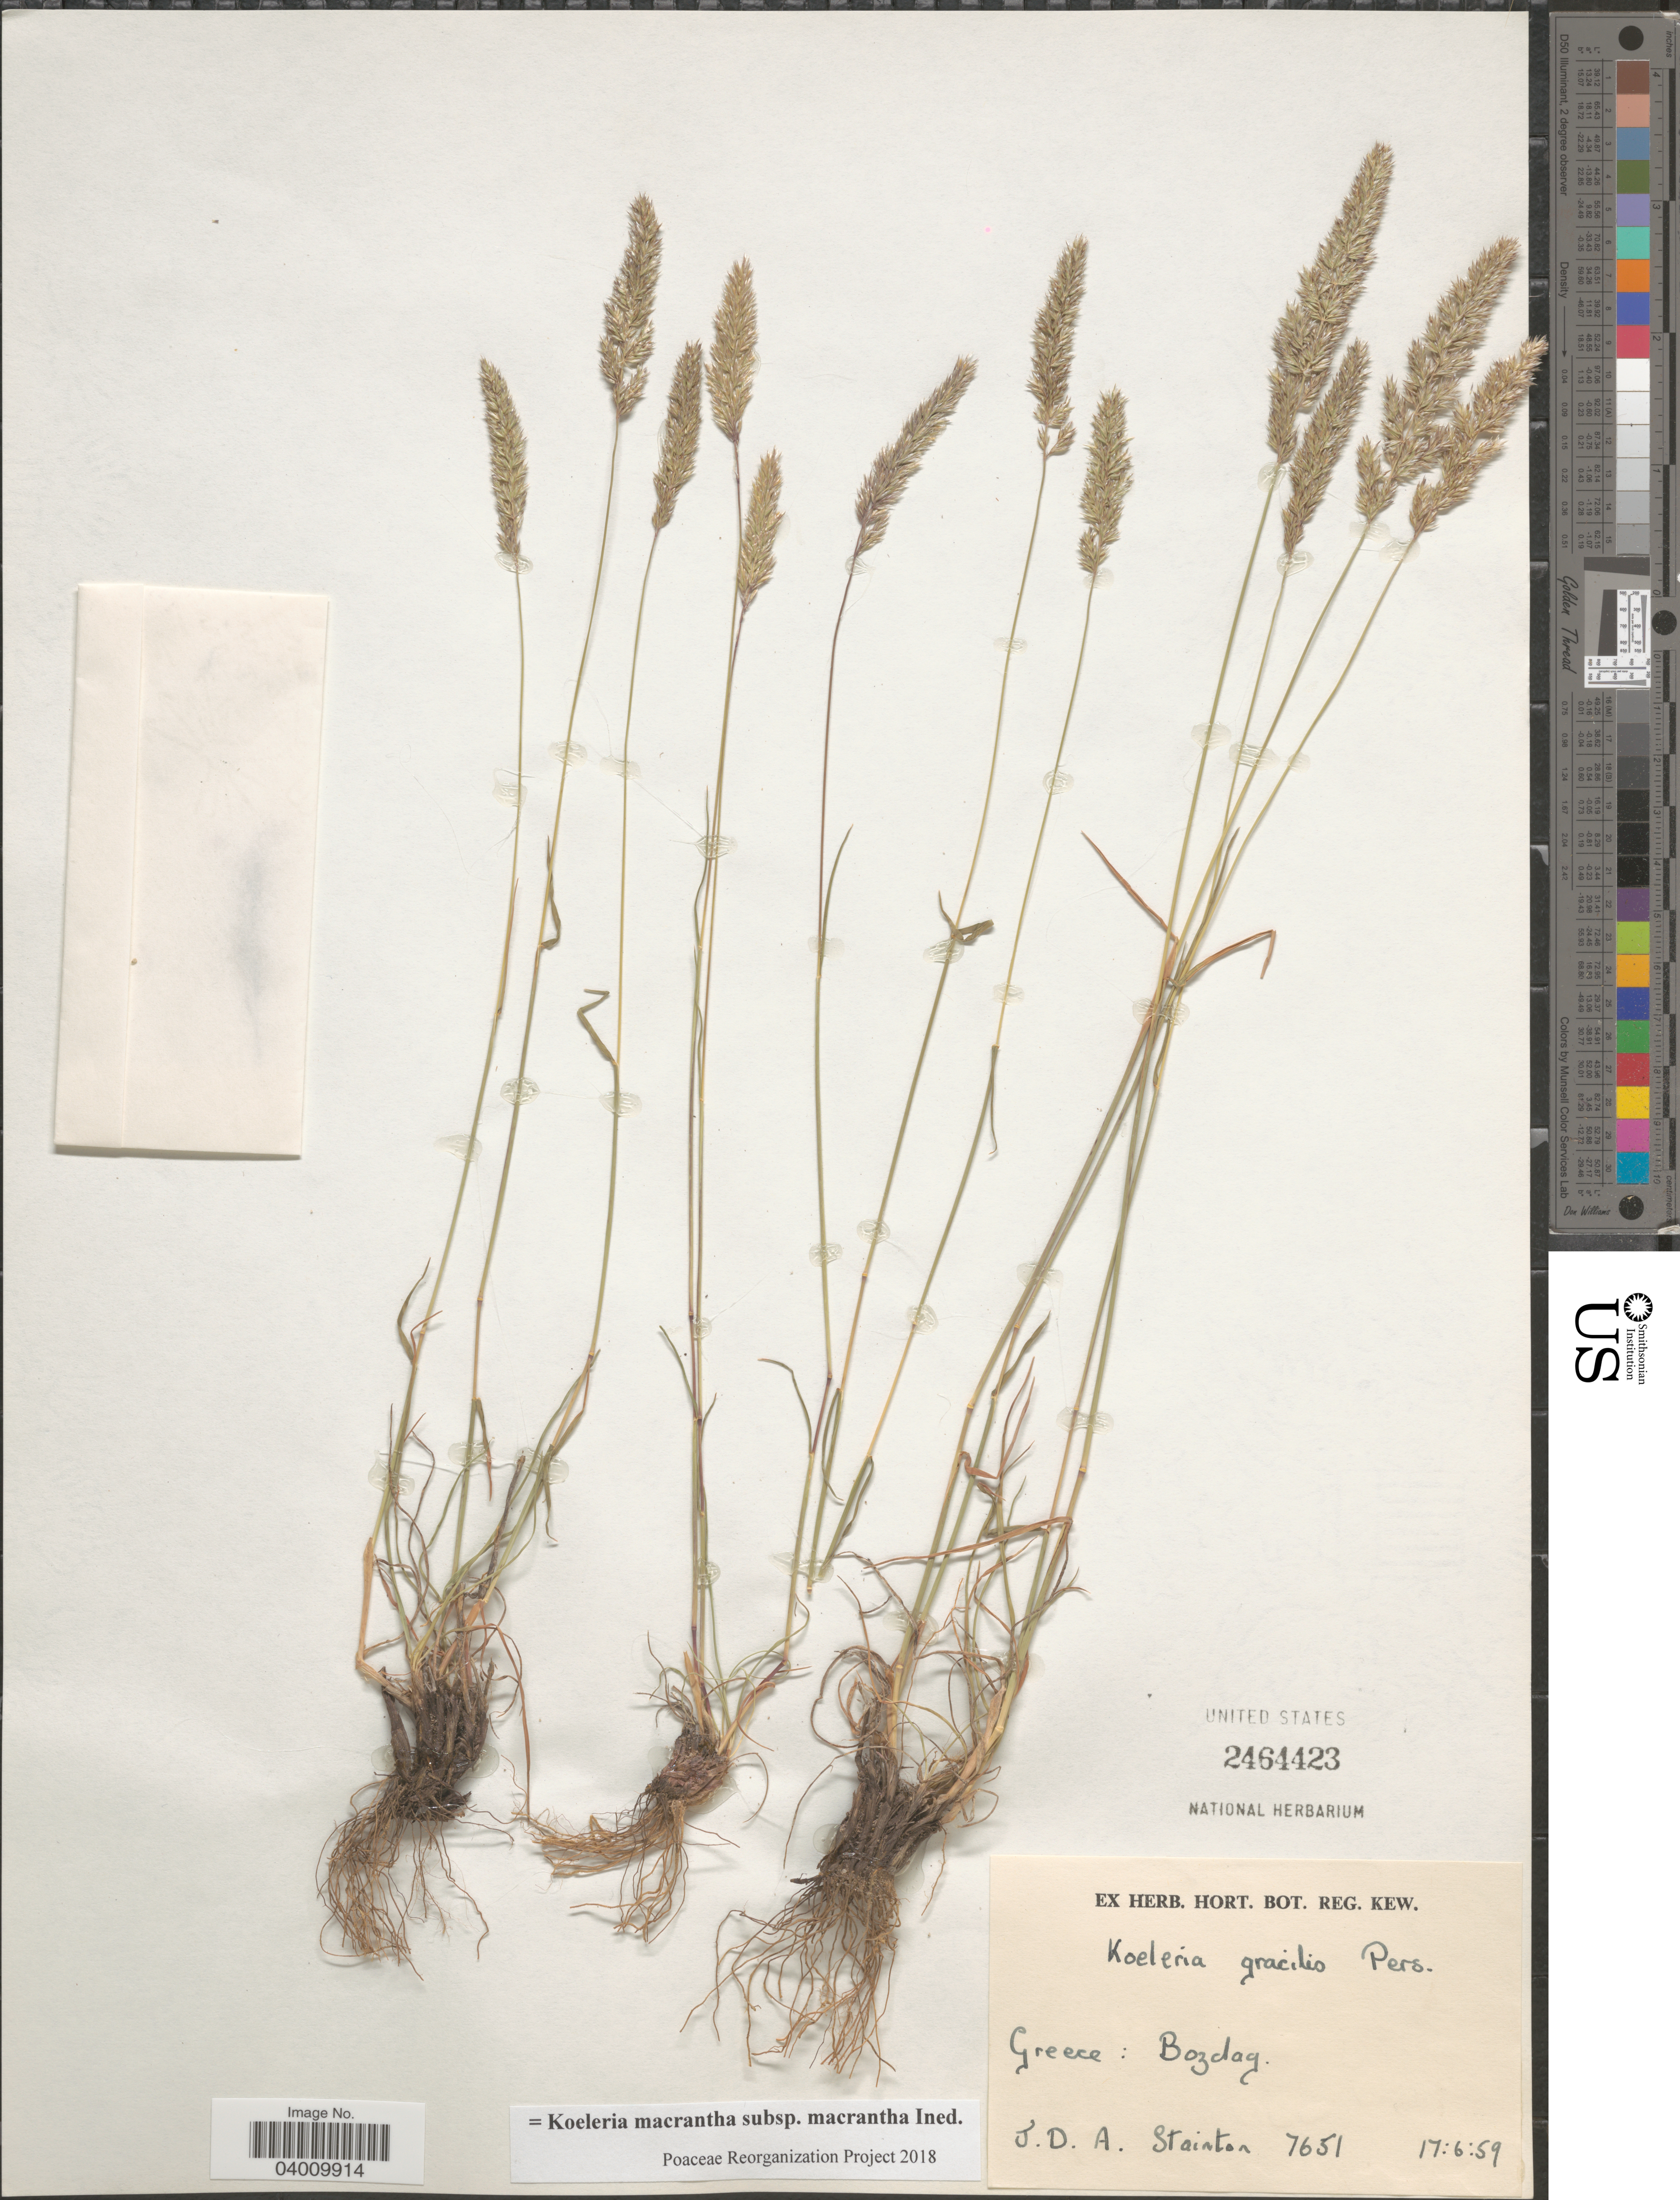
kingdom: Plantae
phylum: Tracheophyta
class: Liliopsida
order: Poales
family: Poaceae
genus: Koeleria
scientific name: Koeleria macrantha subsp. macrantha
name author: (Ledeb.) Schult.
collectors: J. Stainton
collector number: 7651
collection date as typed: Transcribed d/m/y: 17/6/59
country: Greece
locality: Bozdag.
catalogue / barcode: US 2464423